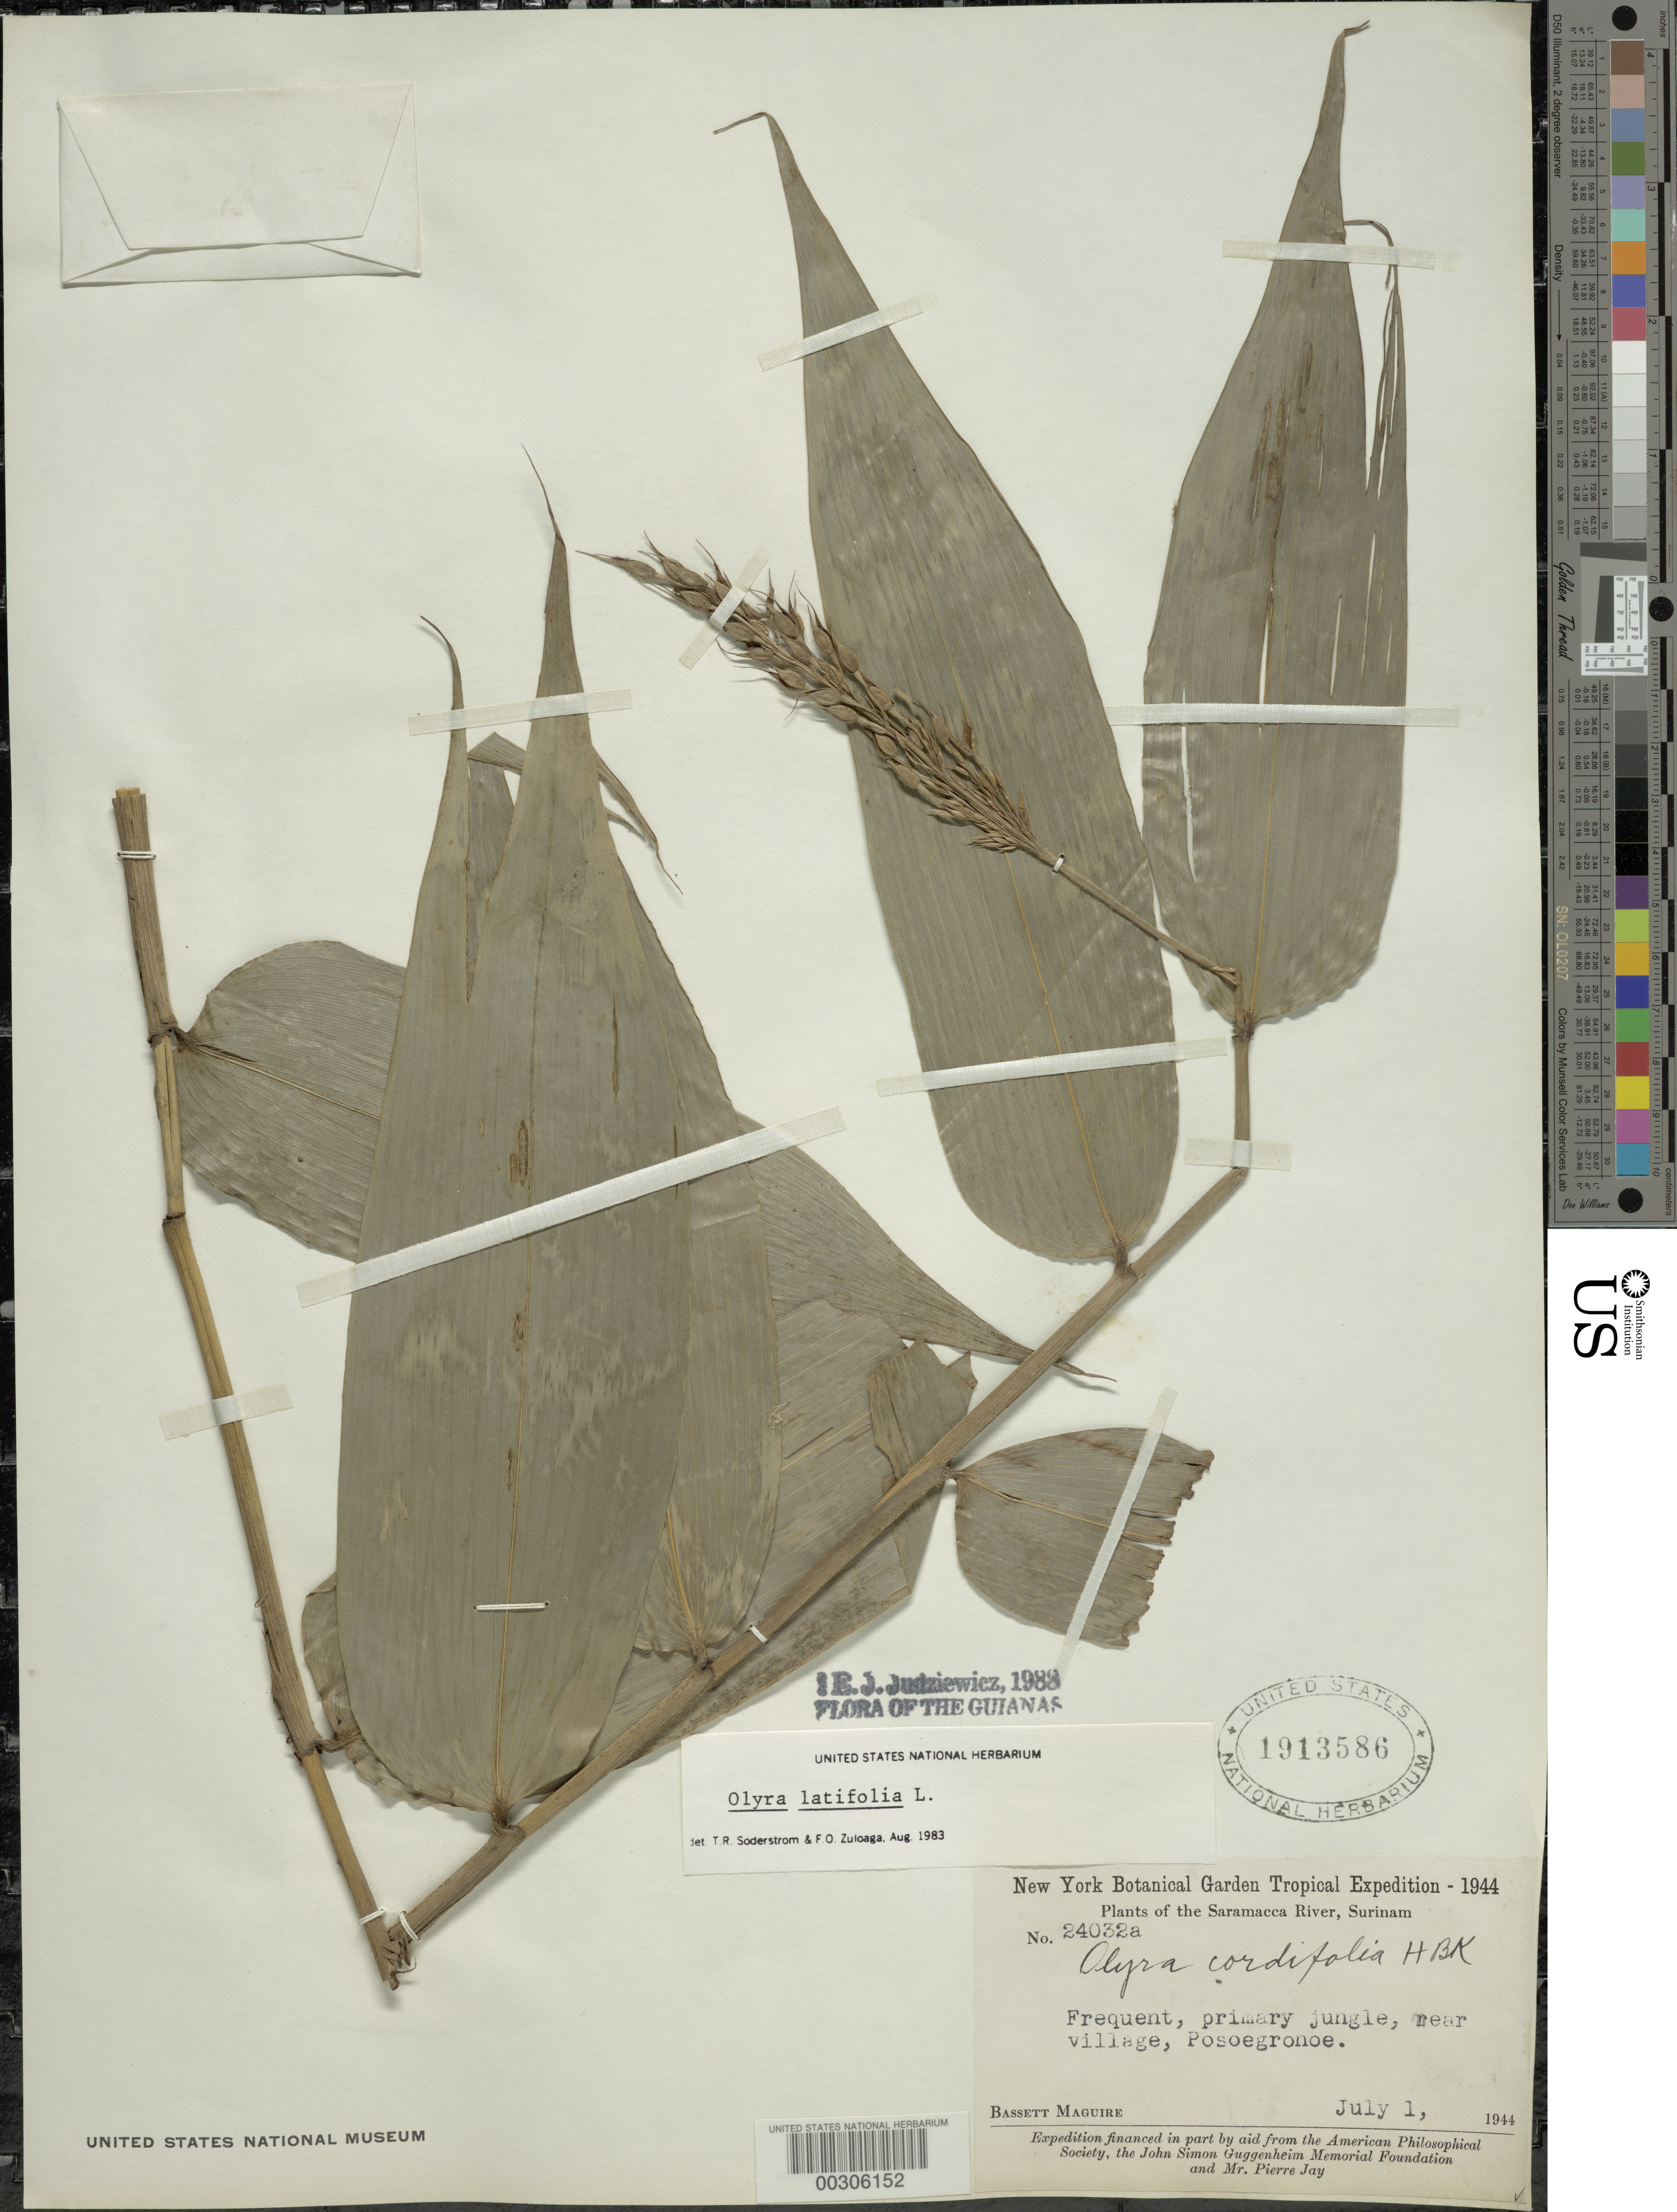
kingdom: Plantae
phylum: Tracheophyta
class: Liliopsida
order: Poales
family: Poaceae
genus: Olyra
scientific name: Olyra latifolia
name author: L.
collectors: B. Maguire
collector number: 24032 A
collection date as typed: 01 Jul 1944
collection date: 1944-07-01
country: Suriname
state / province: Saramacca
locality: Posoegronoe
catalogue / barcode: US 1913586